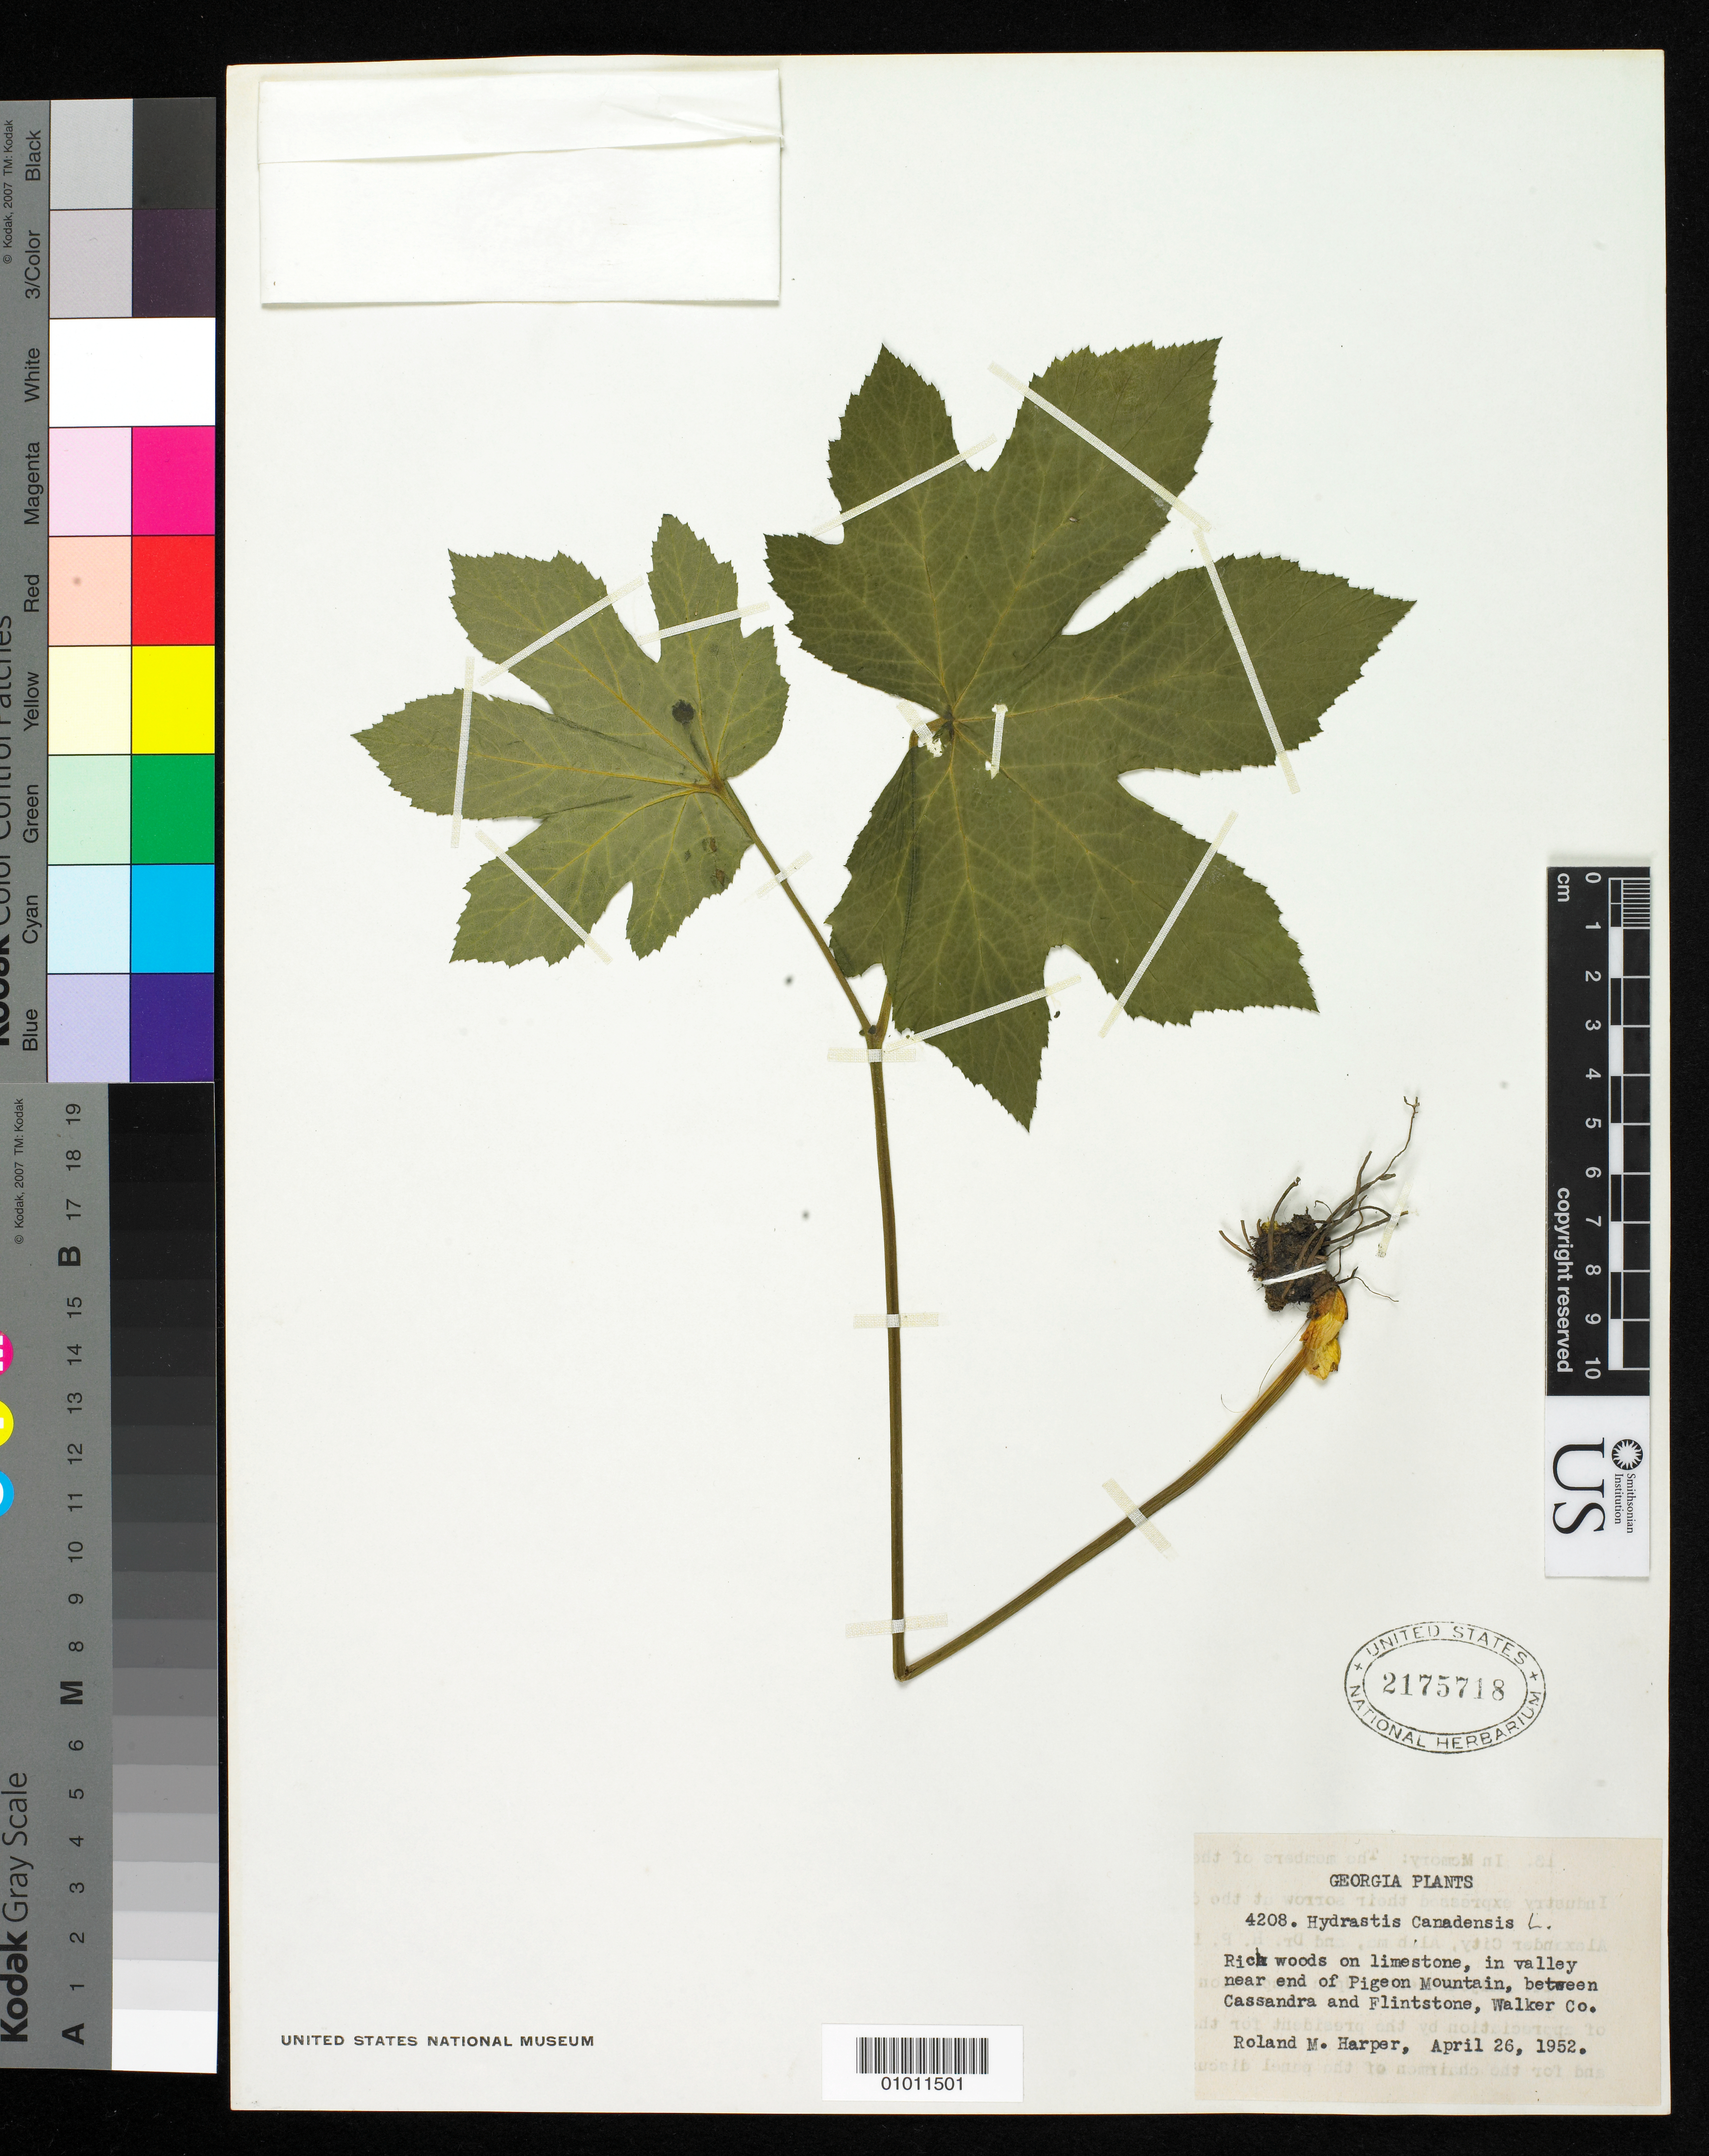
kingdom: Plantae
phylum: Tracheophyta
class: Magnoliopsida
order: Ranunculales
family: Ranunculaceae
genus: Hydrastis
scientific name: Hydrastis canadensis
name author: L.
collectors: R. M. Harper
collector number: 4208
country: United States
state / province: Georgia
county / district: Walker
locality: In valley near the end of Pigeon Mountain, between Cassandra and Flintstone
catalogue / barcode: US 2175718